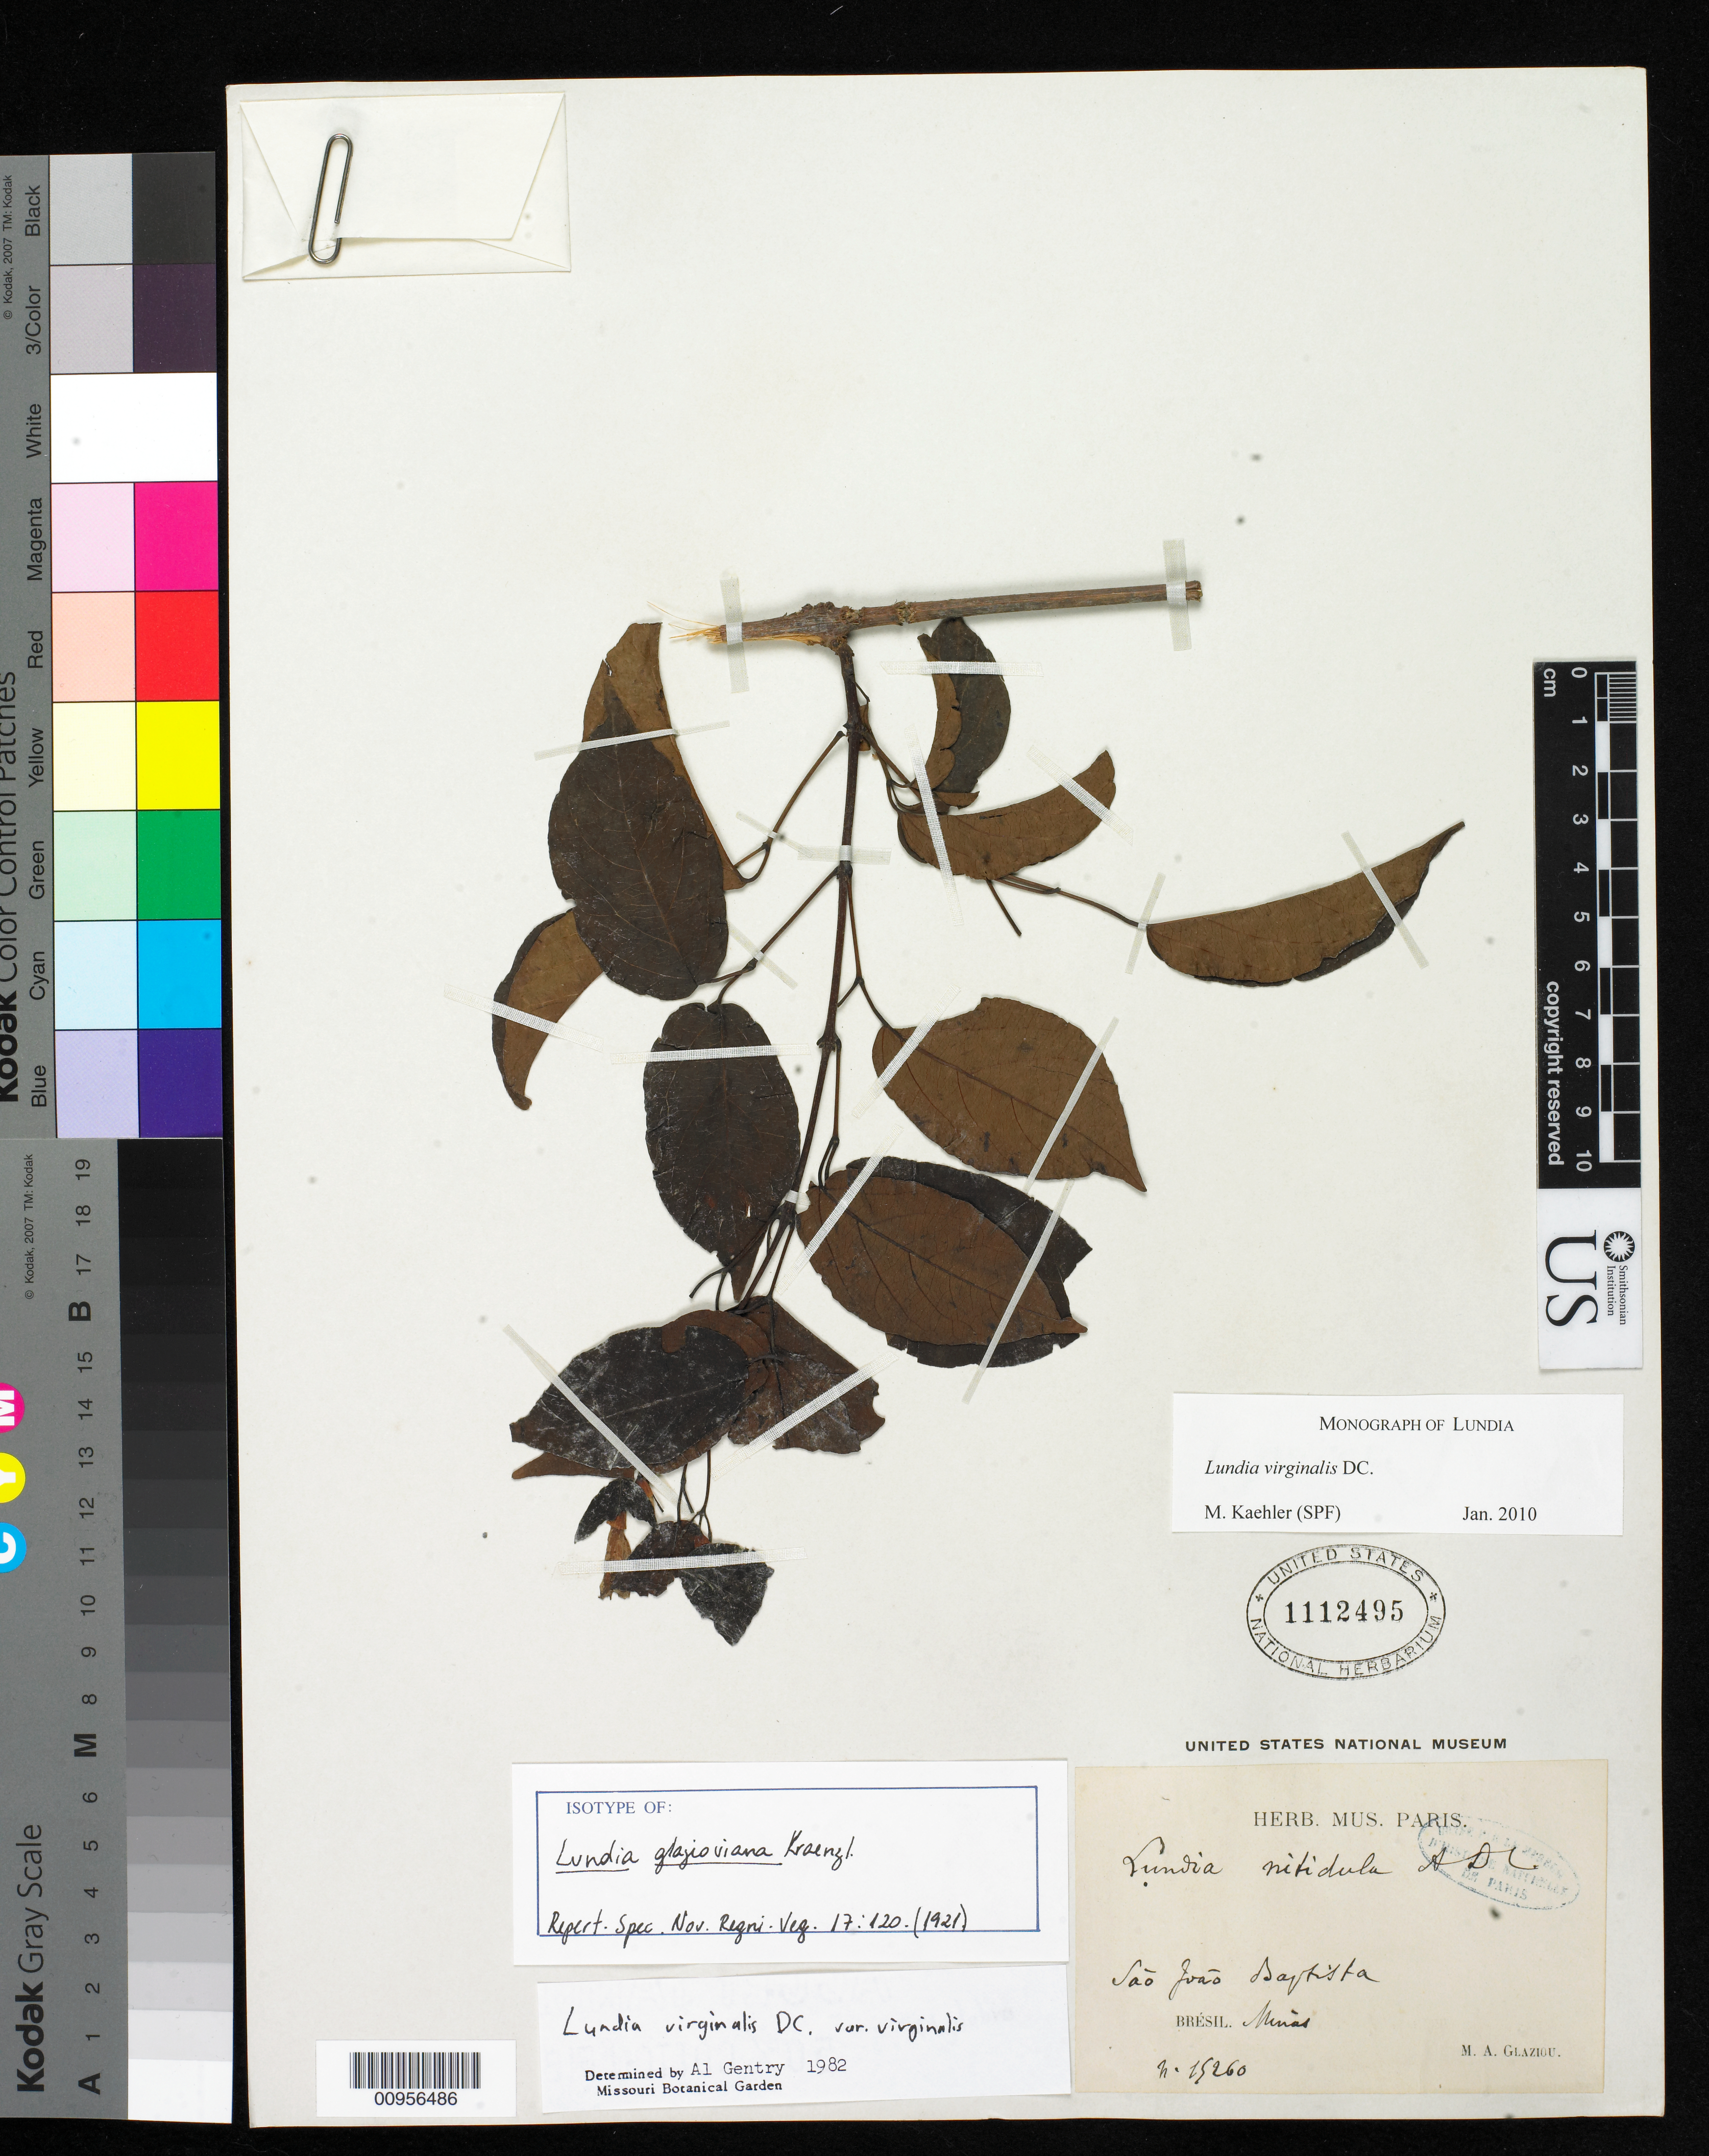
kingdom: Plantae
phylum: Tracheophyta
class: Magnoliopsida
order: Lamiales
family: Bignoniaceae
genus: Lundia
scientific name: Lundia glazioviana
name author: Kraenzl.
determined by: Kaehler, M.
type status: Isotype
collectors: A. F. M. Glaziou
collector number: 15260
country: Brazil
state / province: Rio de Janeiro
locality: São João Baptista.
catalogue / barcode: US 1112495